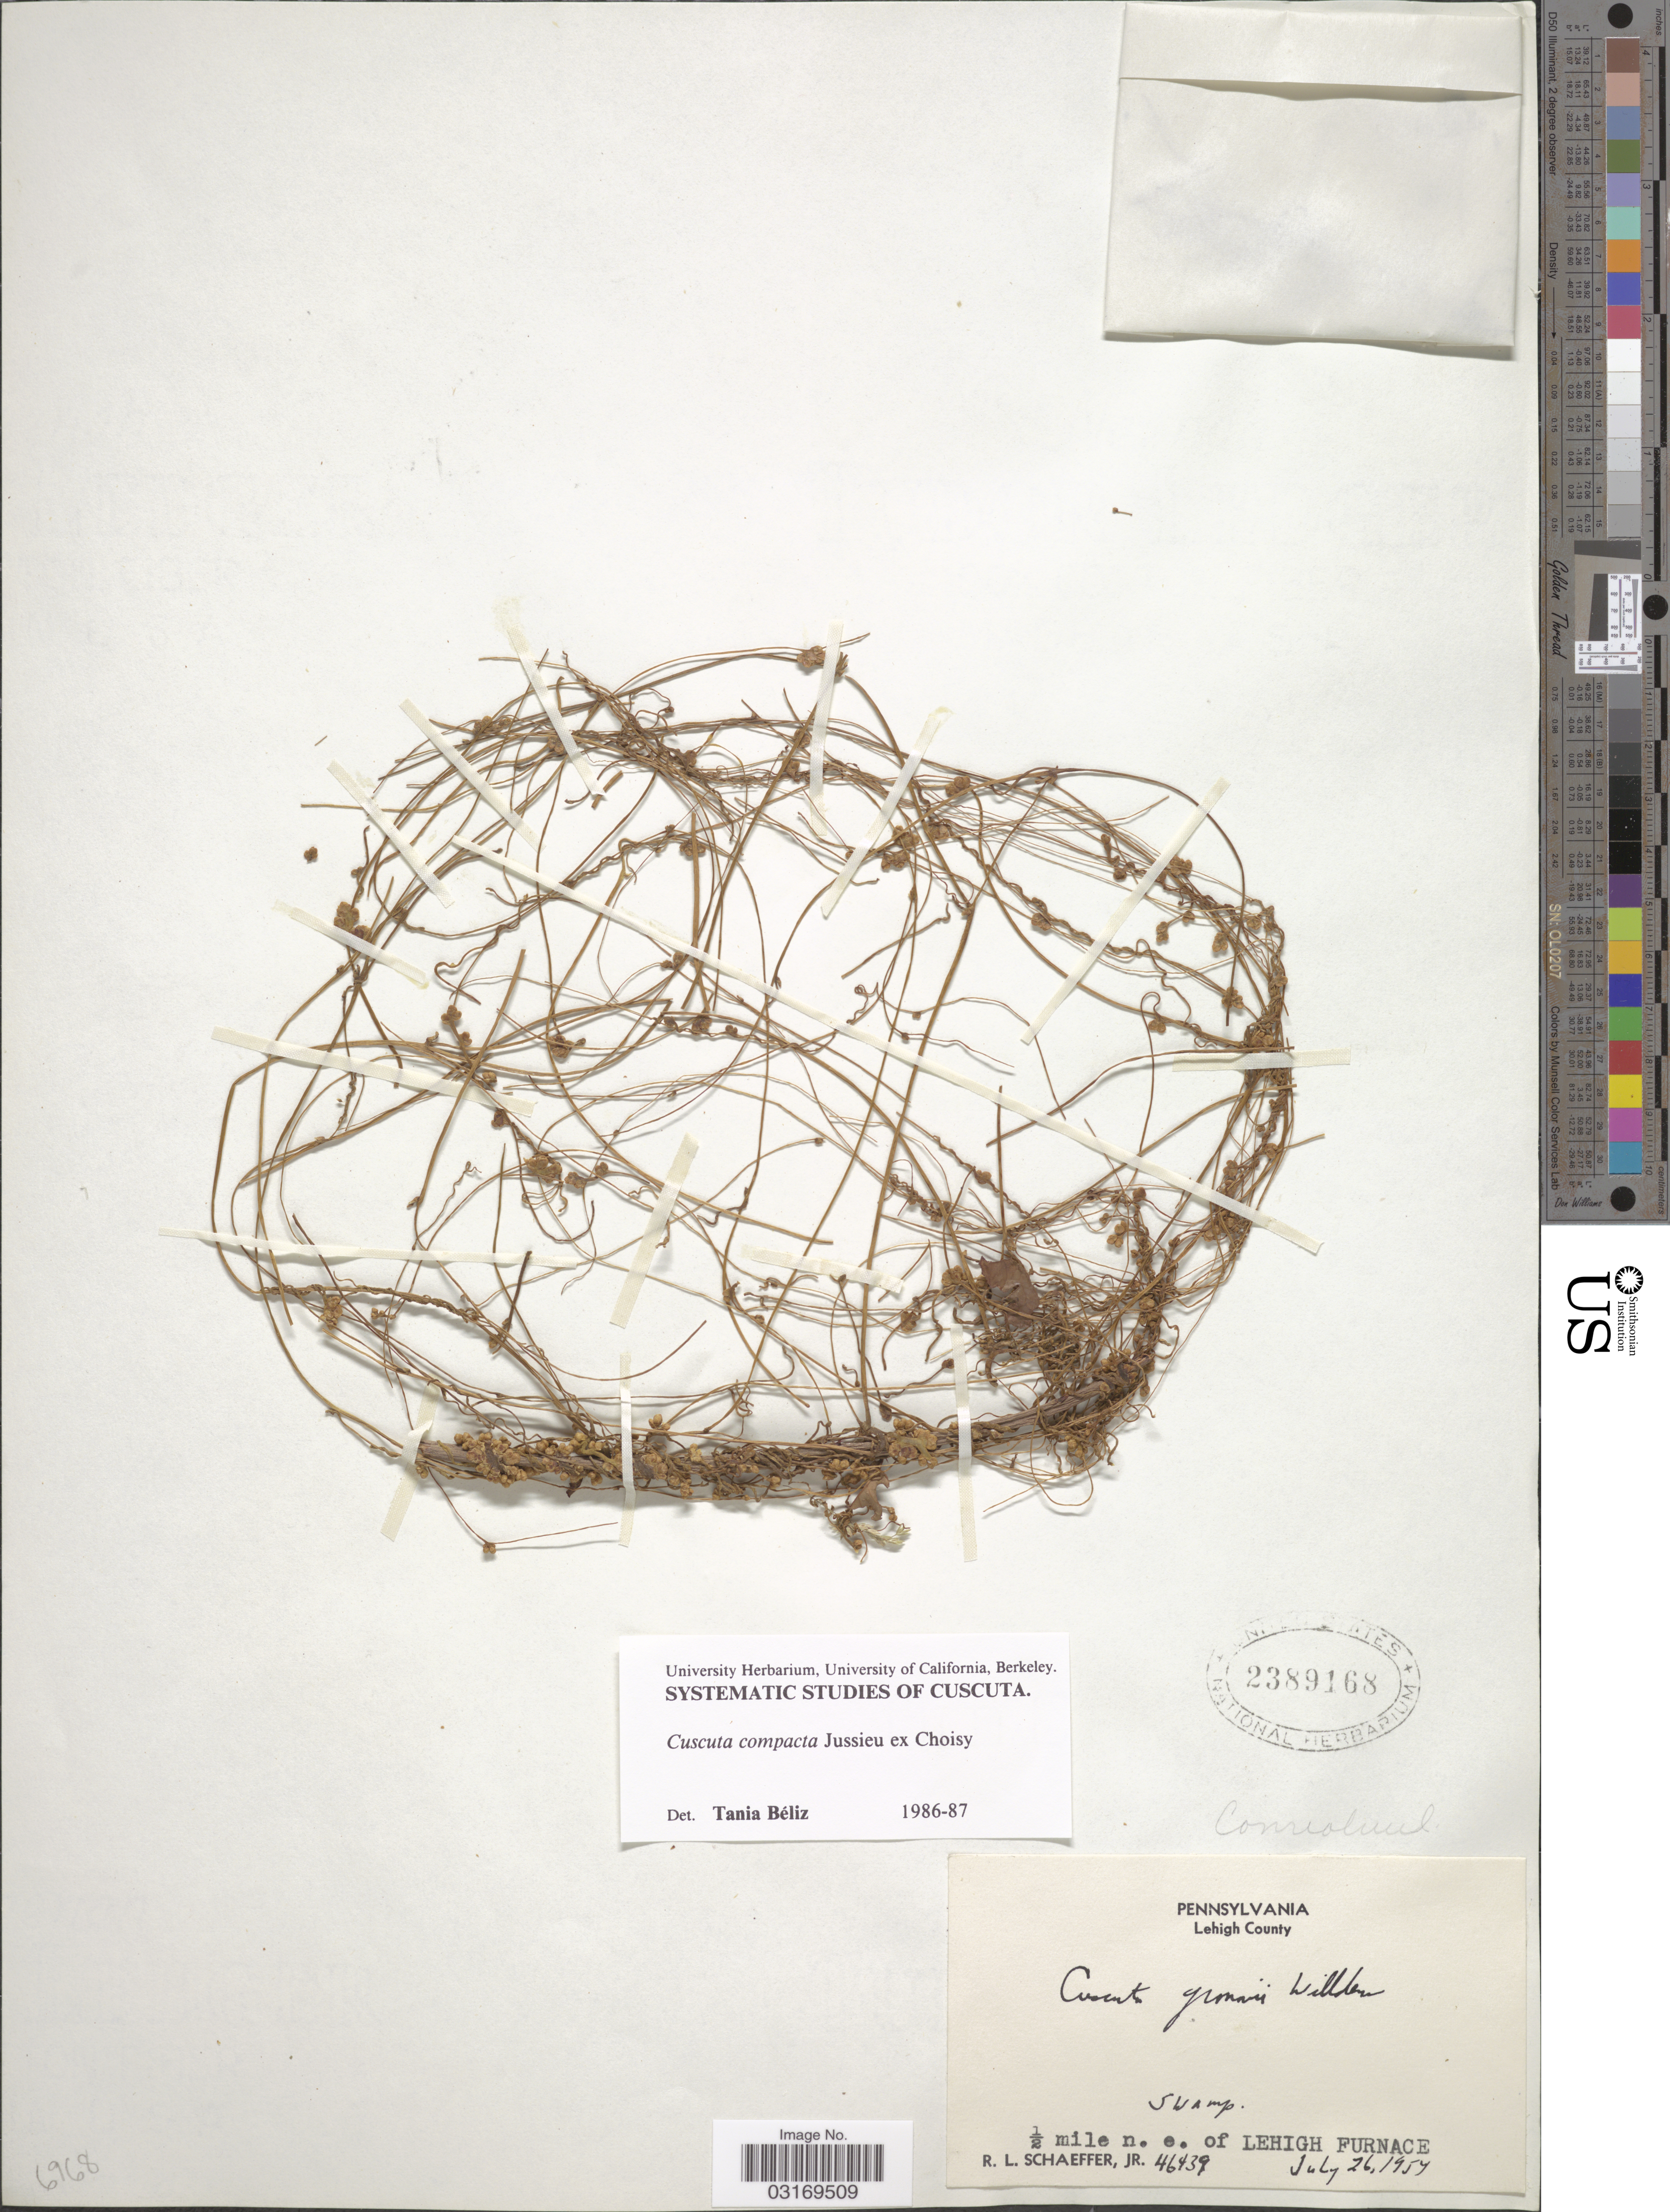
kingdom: Plantae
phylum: Tracheophyta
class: Magnoliopsida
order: Solanales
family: Convolvulaceae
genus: Cuscuta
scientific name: Cuscuta compacta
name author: Juss. ex Choisy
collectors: R. L. Schaeffer Jr.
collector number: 46439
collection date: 1957-07-26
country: United States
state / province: Pennsylvania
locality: Lehigh County, swamp ½ mile n.e. of Lehigh Furnace.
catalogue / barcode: US 2389168